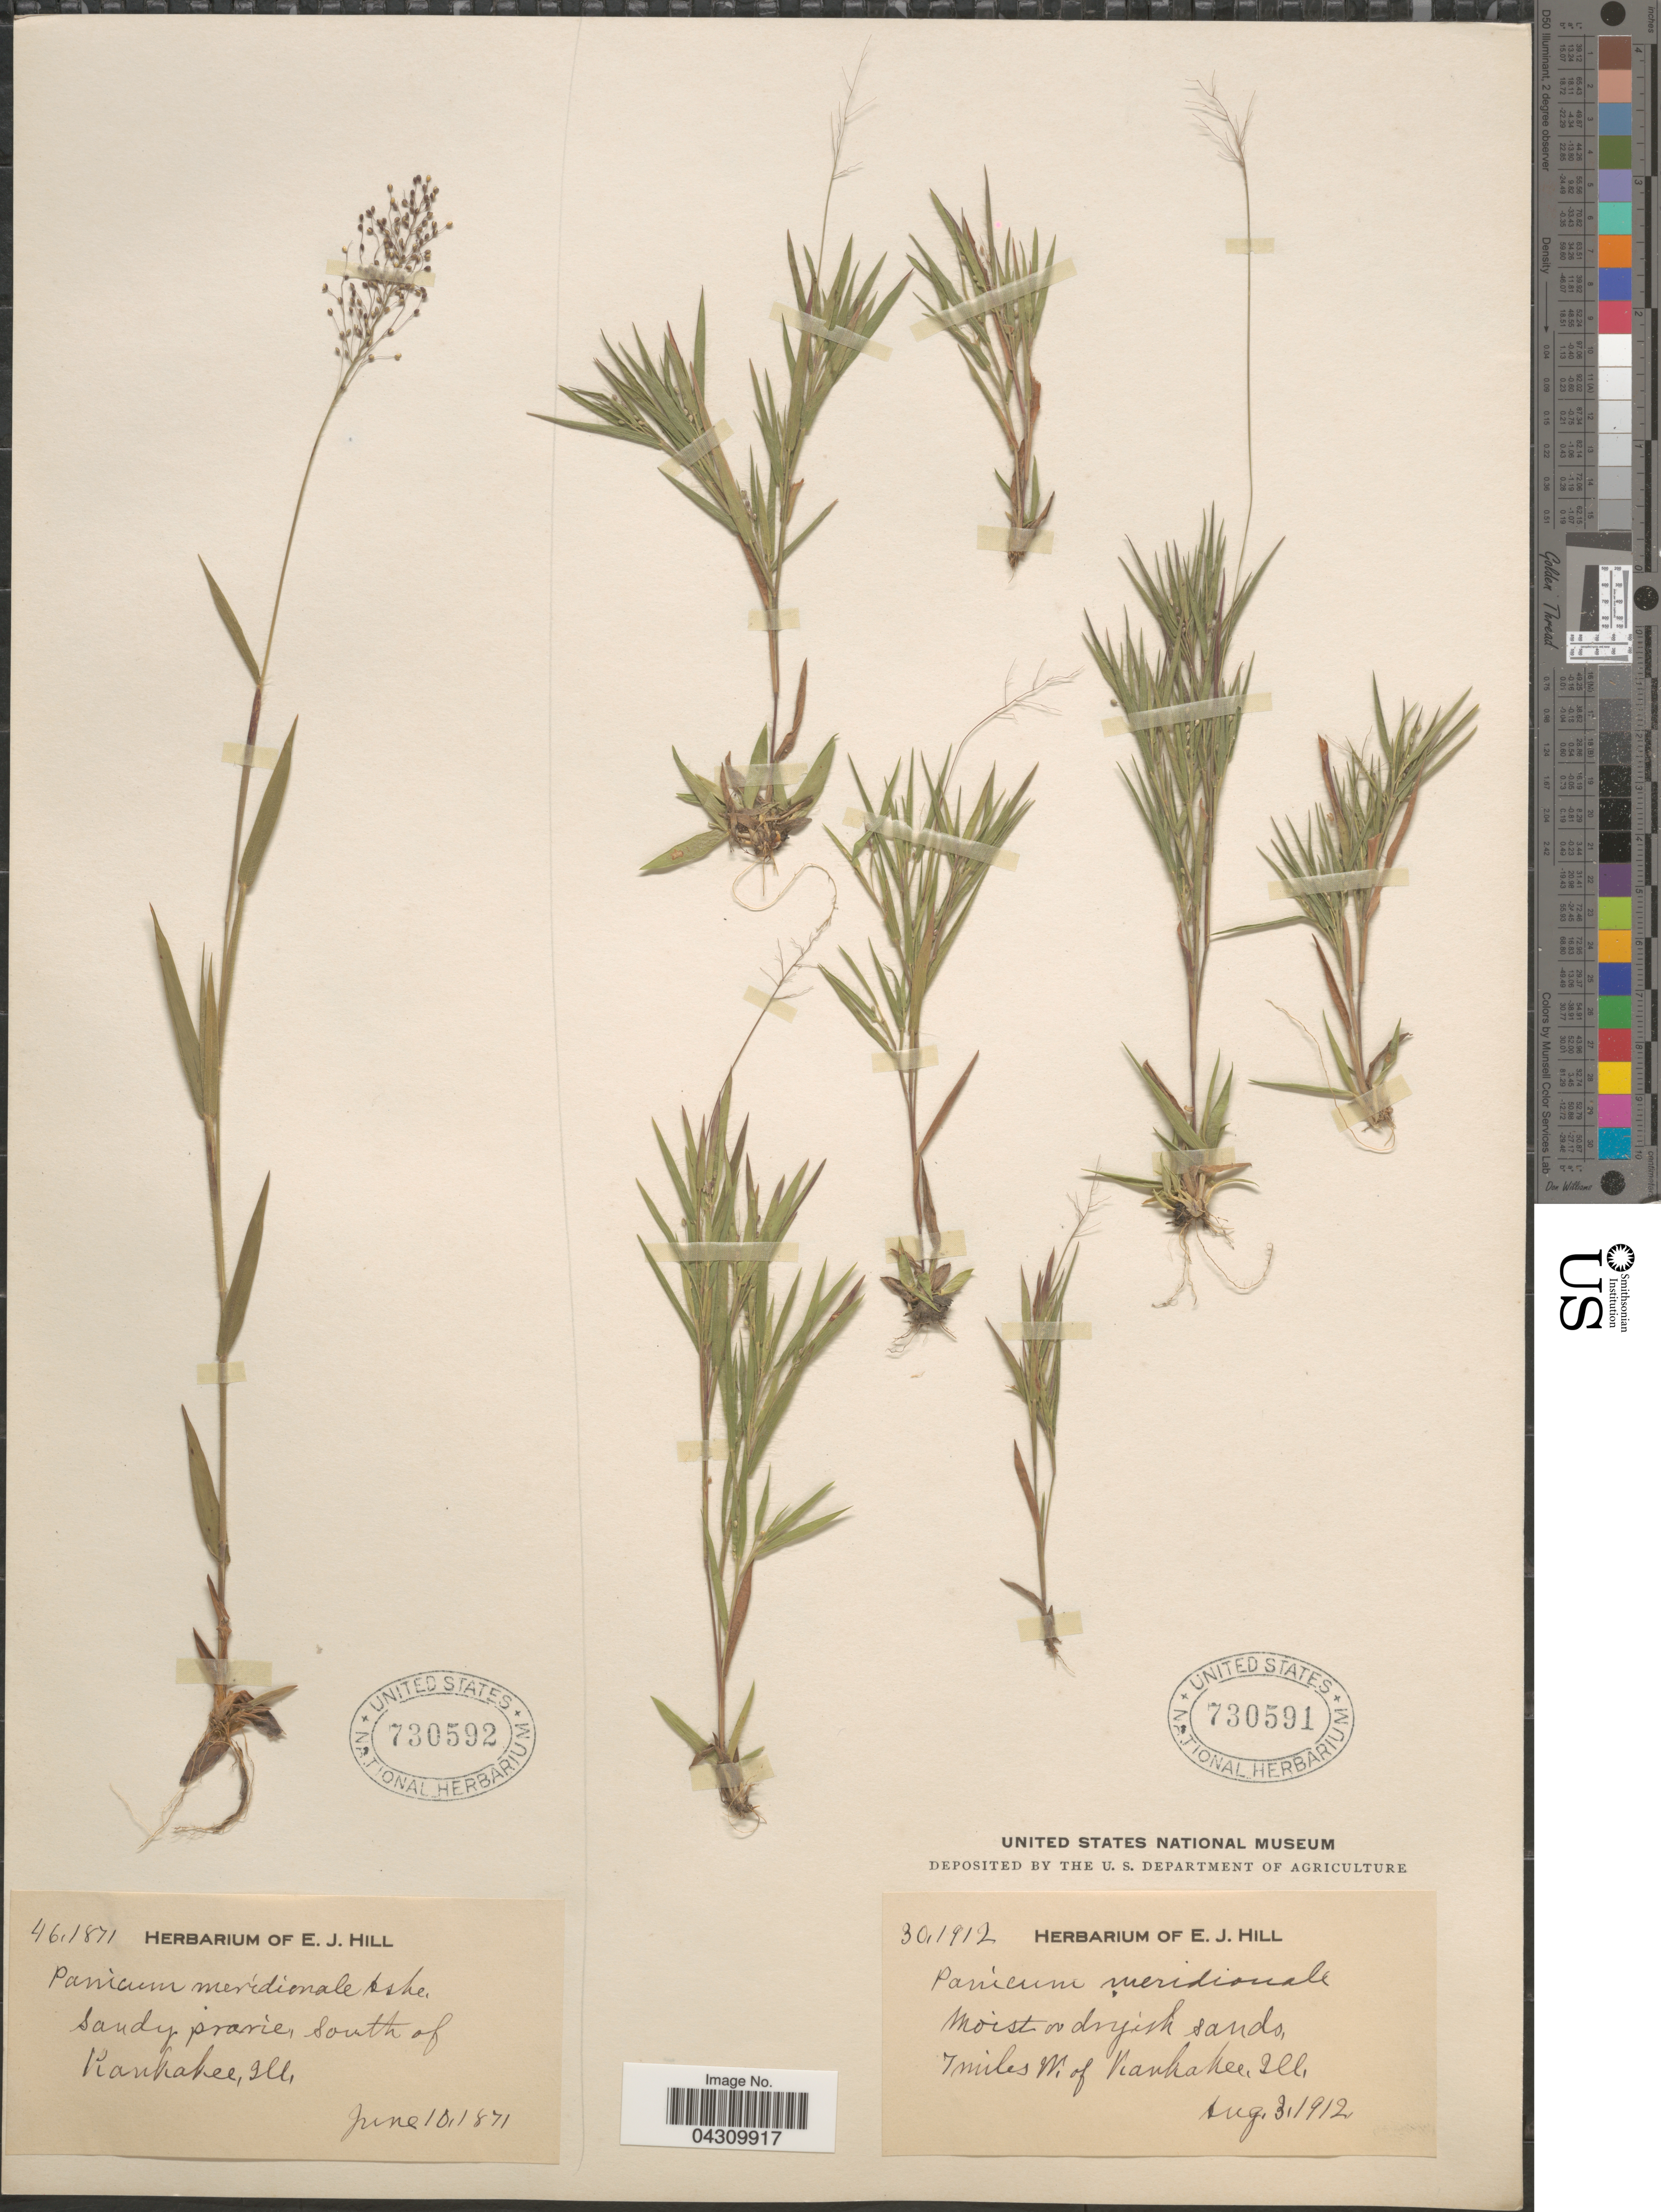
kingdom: Plantae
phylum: Tracheophyta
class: Liliopsida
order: Poales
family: Poaceae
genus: Dichanthelium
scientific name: Dichanthelium acuminatum var. acuminatum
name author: (Sw.) Gould & C.A. Clark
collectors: Ex herb. E. J. Hill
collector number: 461871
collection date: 1871-06-10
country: United States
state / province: Illinois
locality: Sandy prairie, South of Kankakee.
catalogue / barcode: US 730592